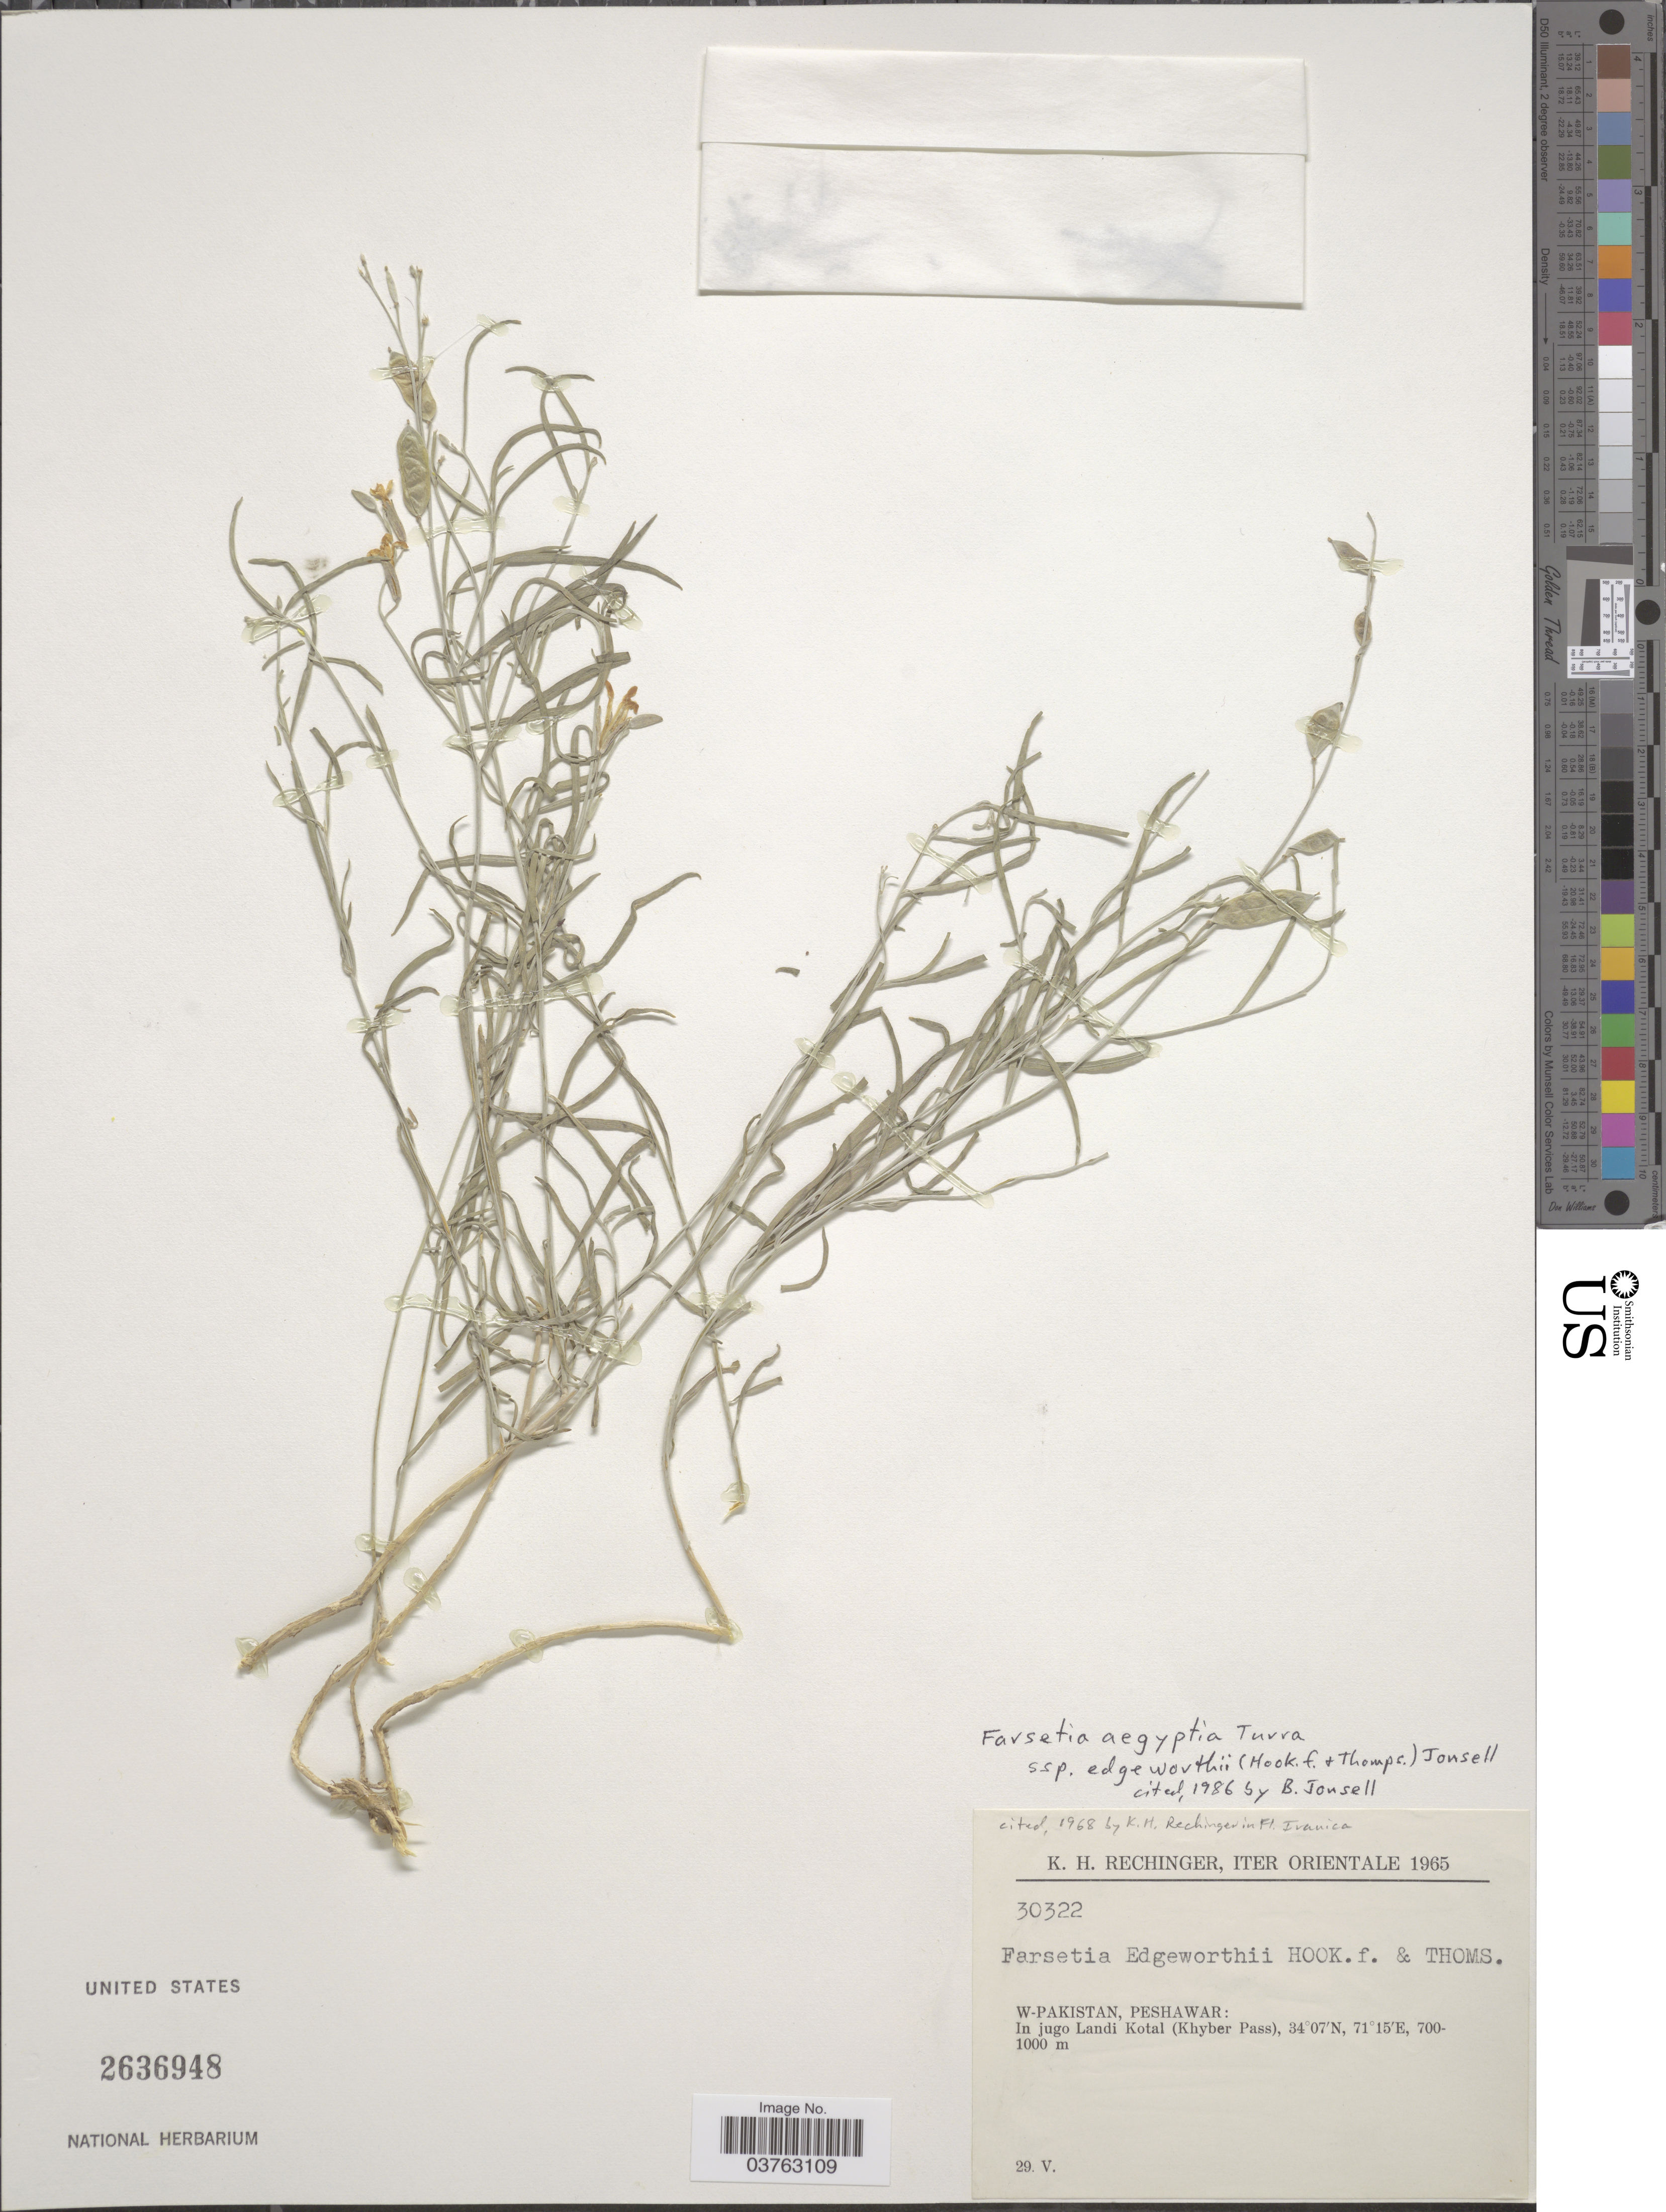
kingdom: Plantae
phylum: Tracheophyta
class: Magnoliopsida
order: Brassicales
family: Brassicaceae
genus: Farsetia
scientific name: Farsetia aegyptia subsp. edgeworthii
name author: (Hook. f. & Thomson) Jonsell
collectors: K. H. Rechinger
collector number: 30322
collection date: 1965-05-29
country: Pakistan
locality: Iter Orientale. W-Pakistan, Peshawar: In jugo Landi Kotal (Khyber Pass).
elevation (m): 700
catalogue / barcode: US 2636948